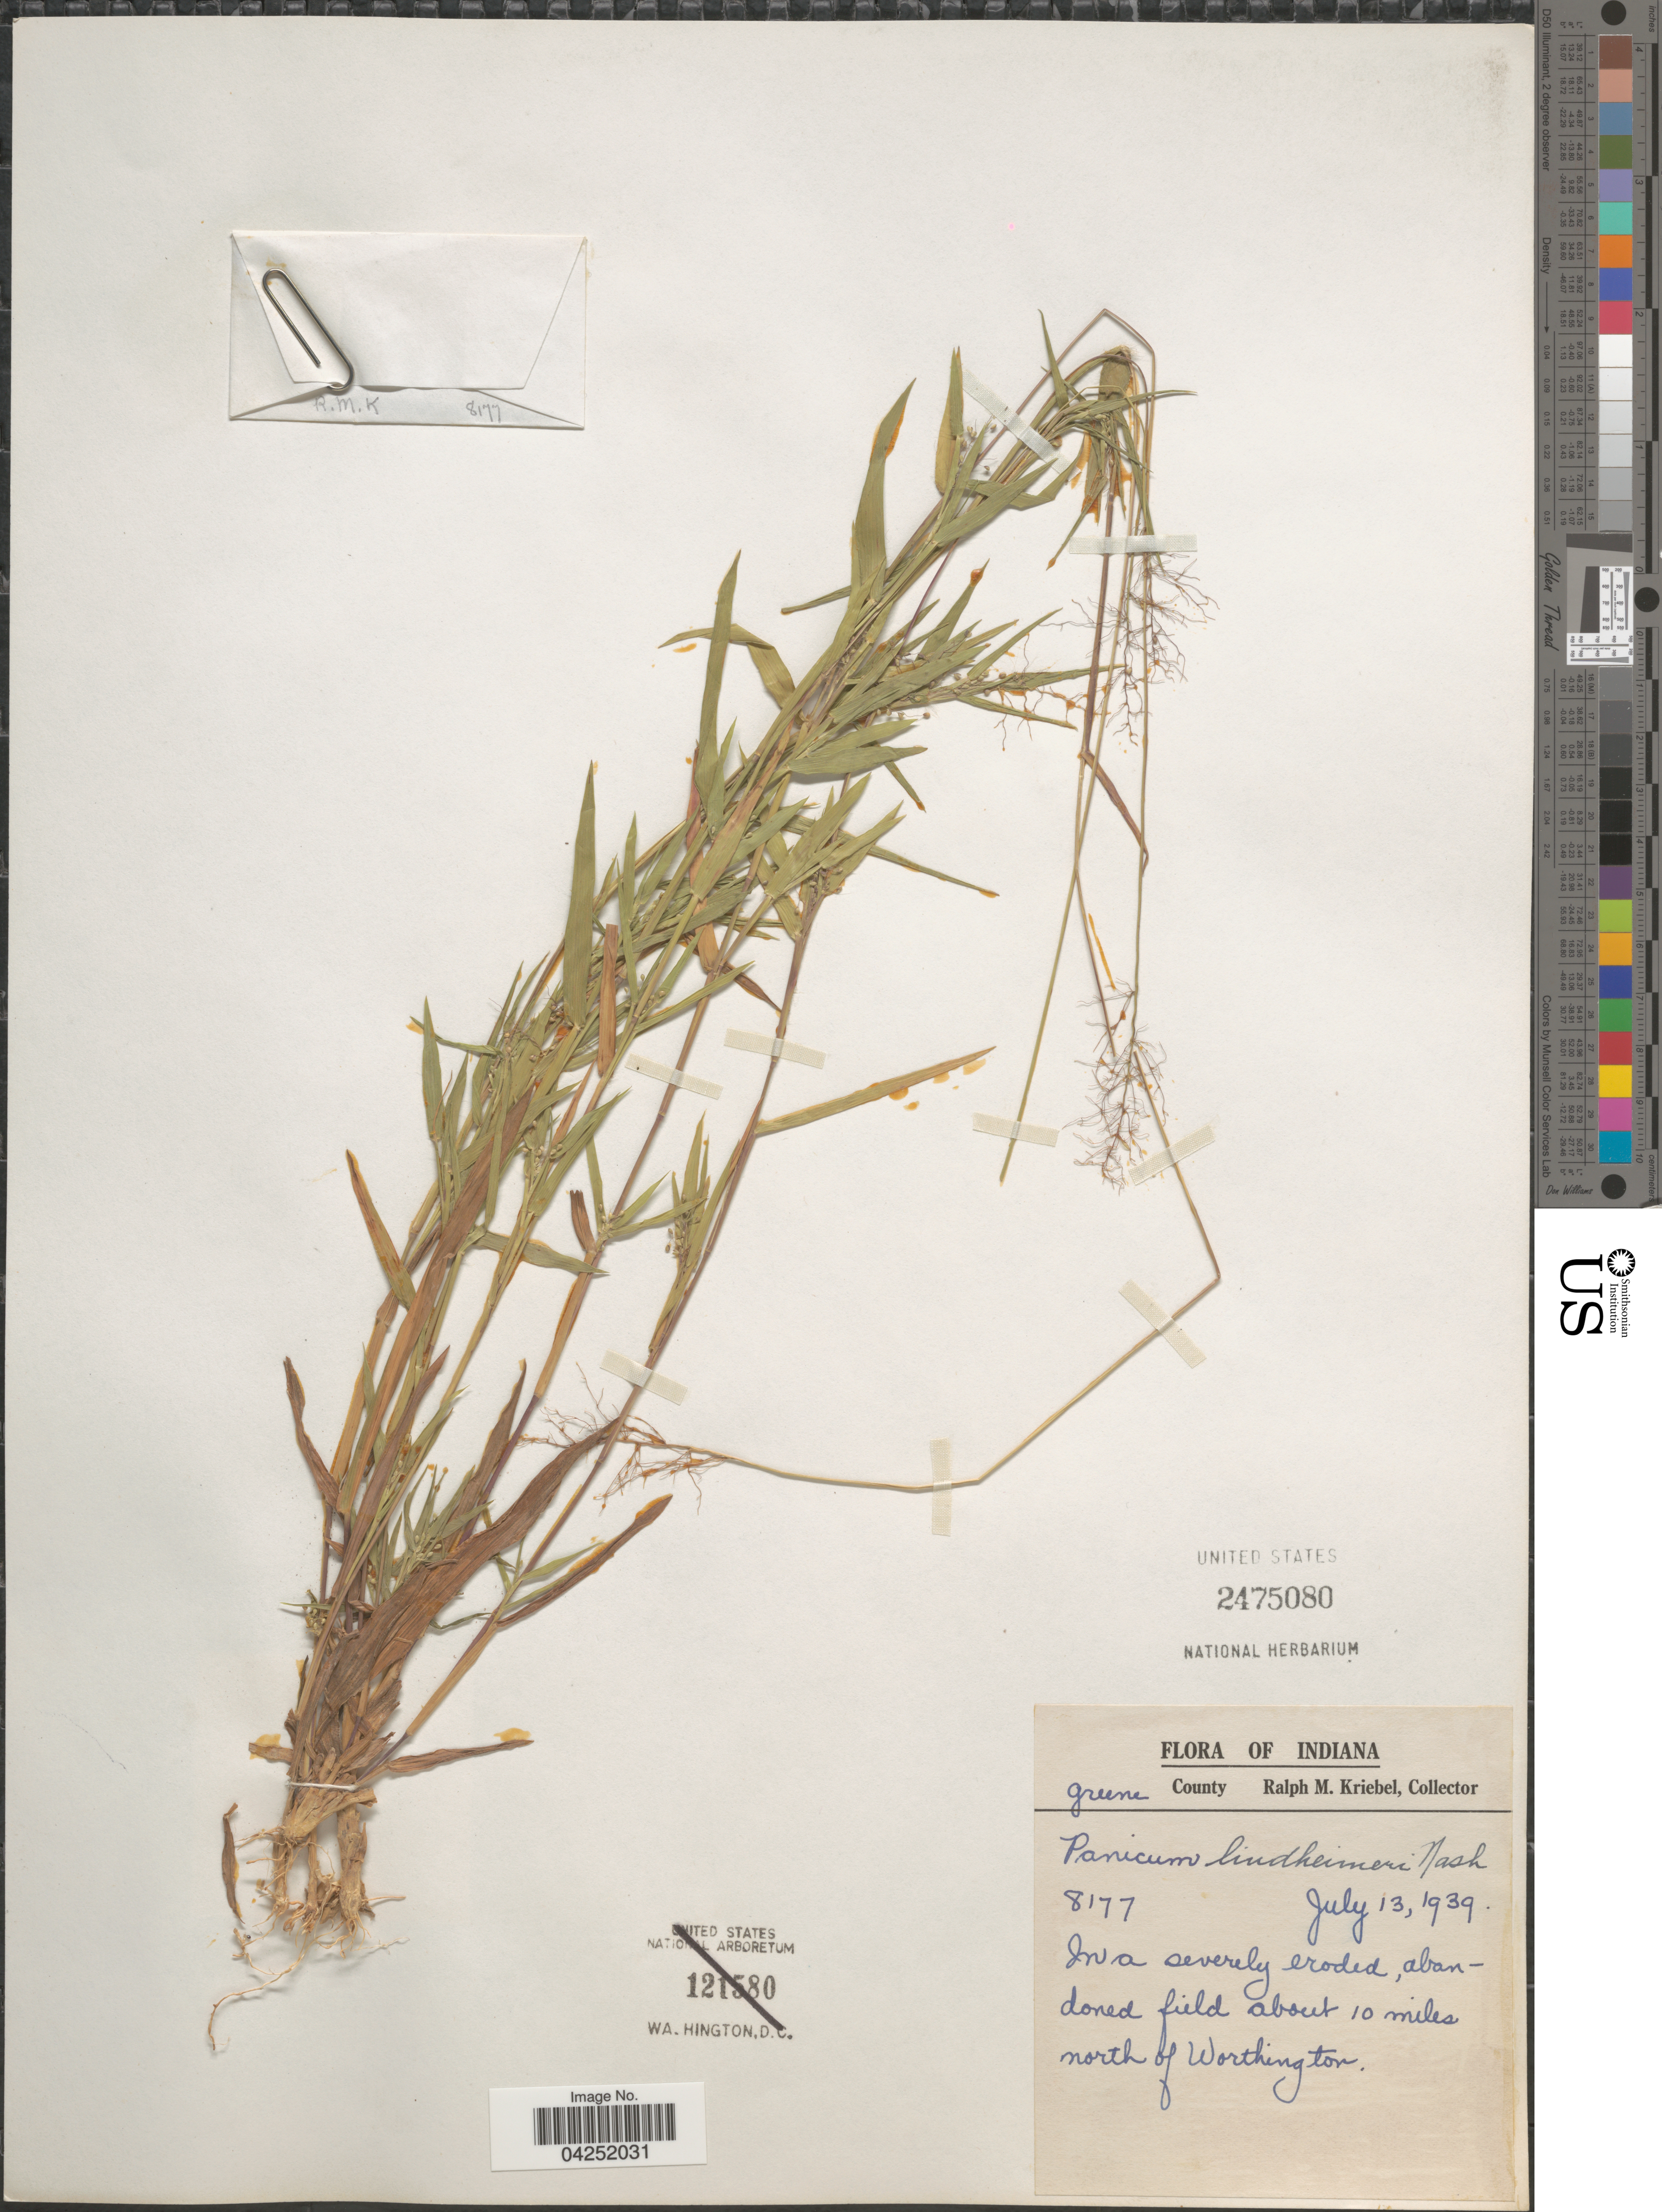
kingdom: Plantae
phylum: Tracheophyta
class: Liliopsida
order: Poales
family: Poaceae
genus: Dichanthelium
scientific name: Dichanthelium acuminatum var. lindheimeri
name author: (Nash) Gould & C.A. Clark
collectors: R. M. Kriebel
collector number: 8177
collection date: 1939-07-13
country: United States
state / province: Indiana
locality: Greene County. In a severely eroded, abandoned field about 10 miles north of Worthington.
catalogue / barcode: US 2475080